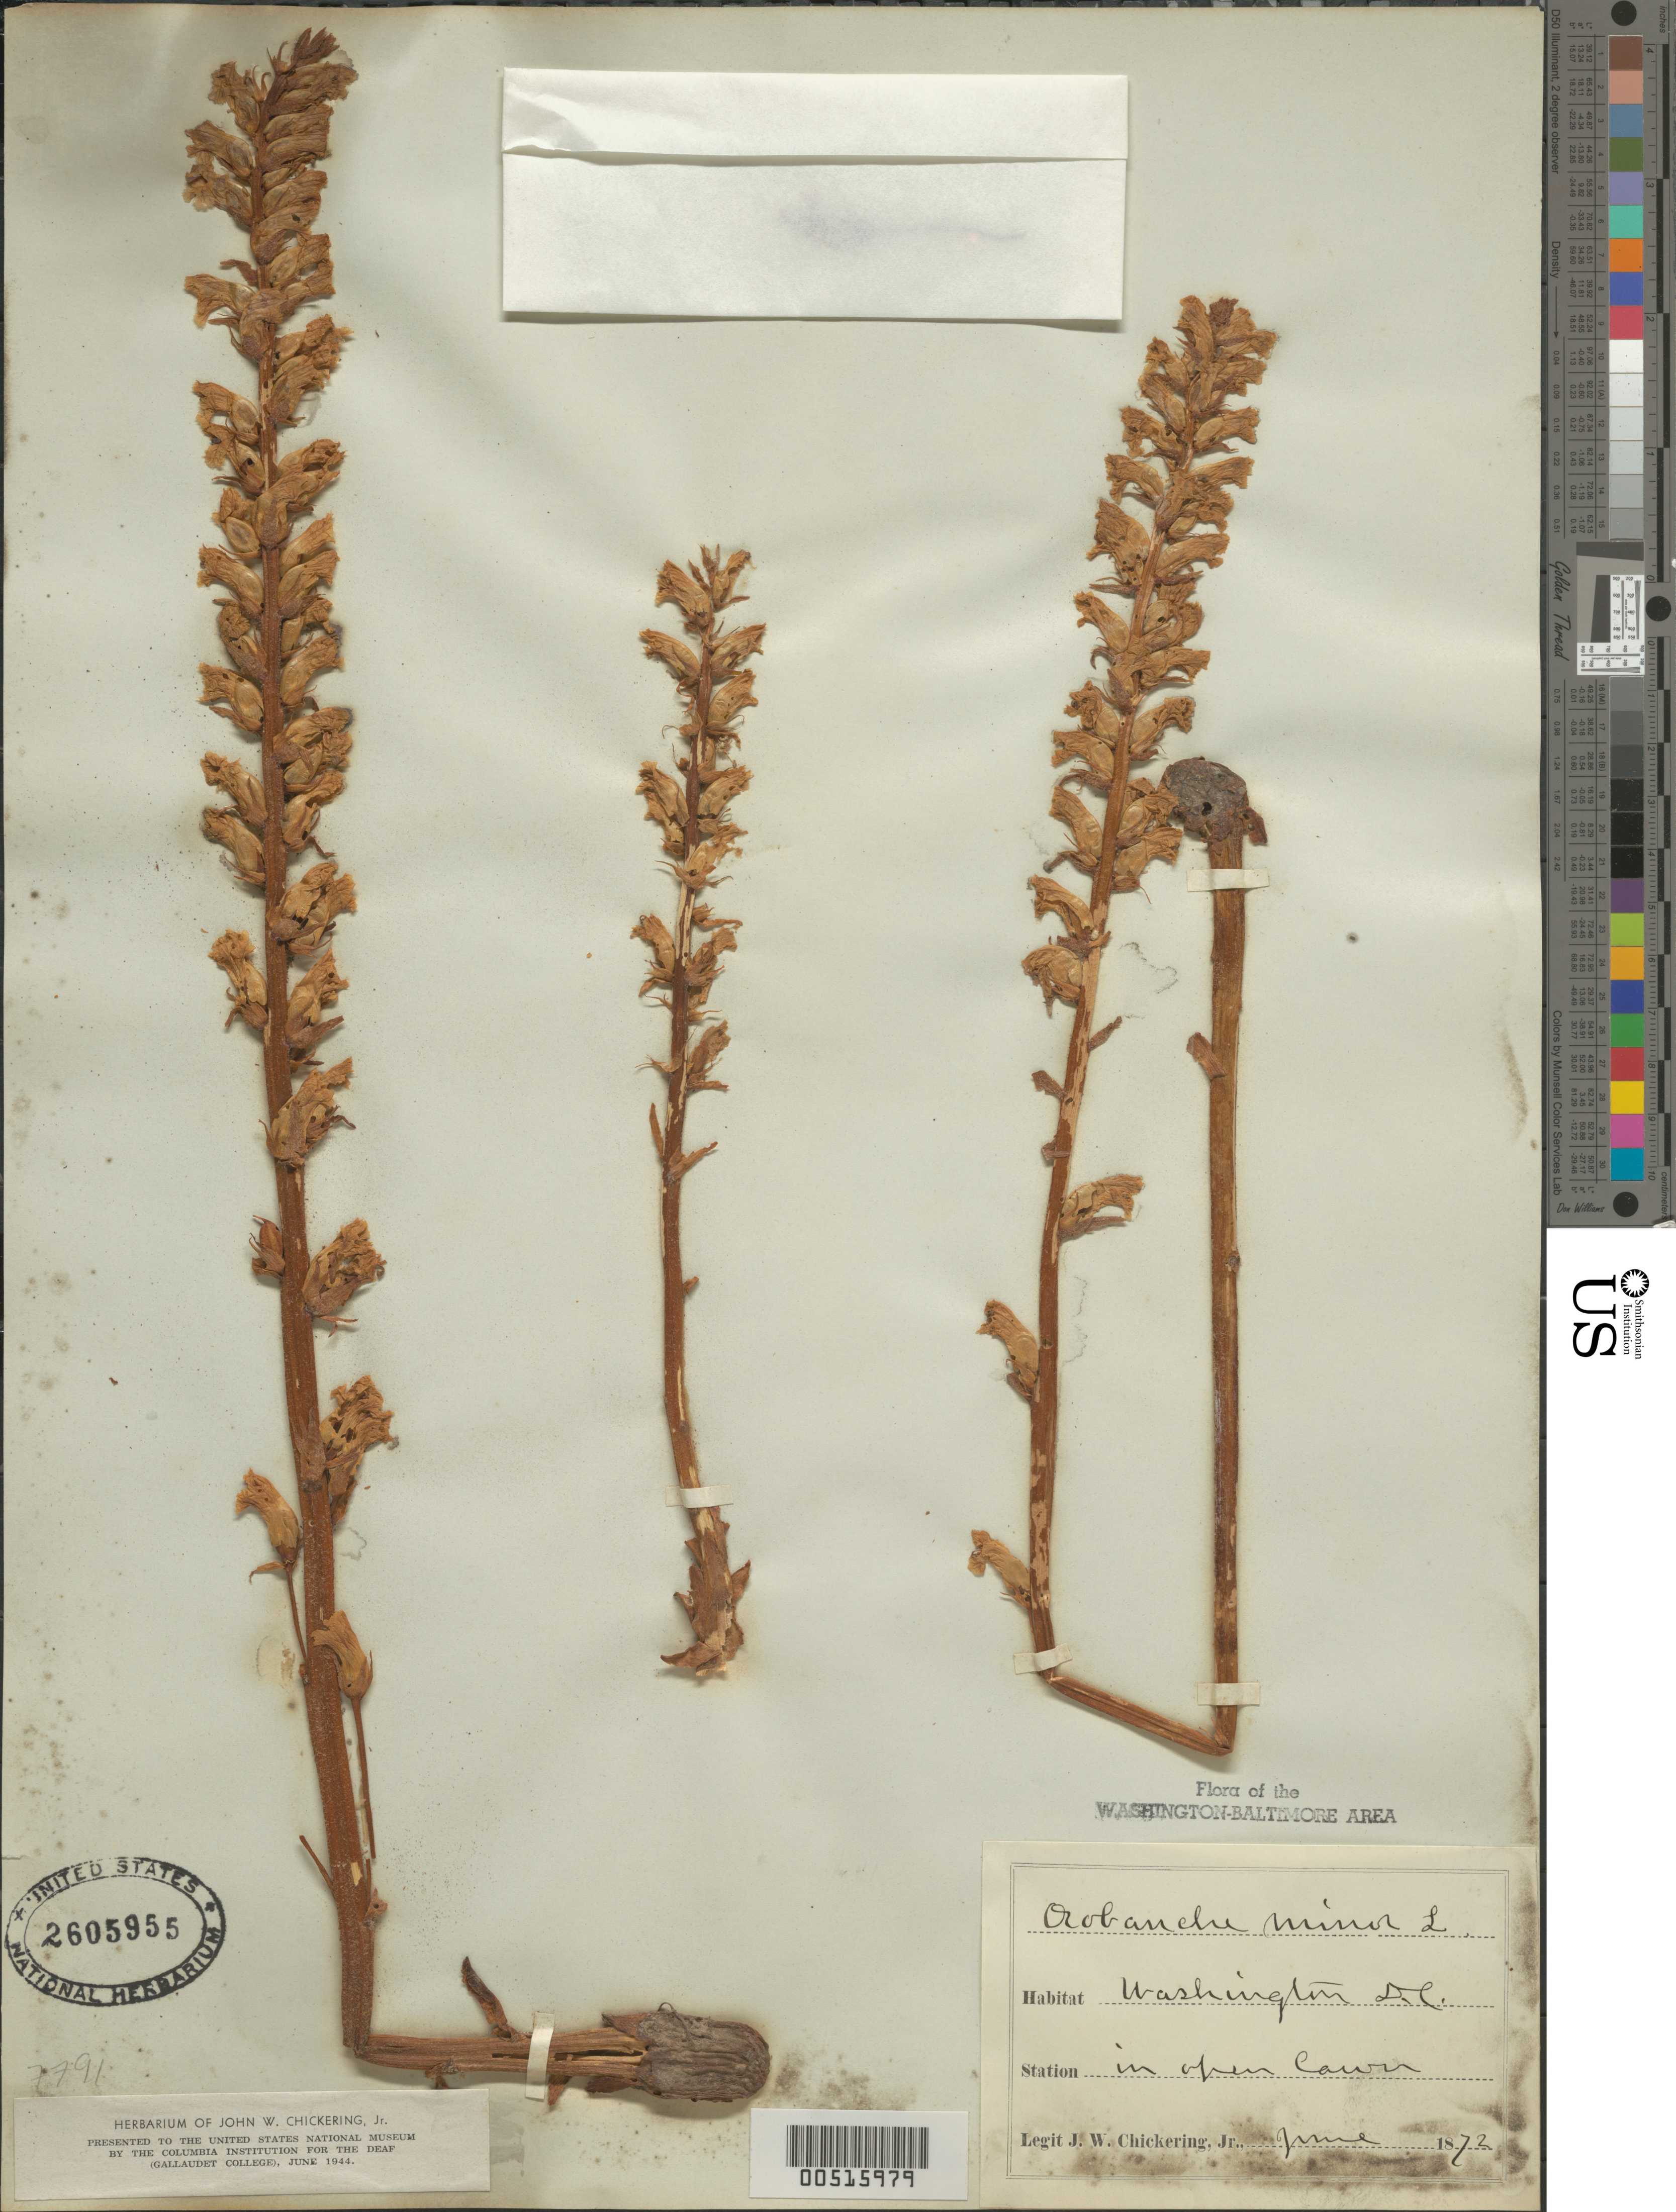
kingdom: Plantae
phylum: Tracheophyta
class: Magnoliopsida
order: Lamiales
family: Orobanchaceae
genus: Orobanche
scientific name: Orobanche minor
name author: Sm.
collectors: J. Chickering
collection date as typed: Jun 1872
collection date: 1872-06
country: United States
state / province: District of Columbia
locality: Washington vicinity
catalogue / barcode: US 2605955